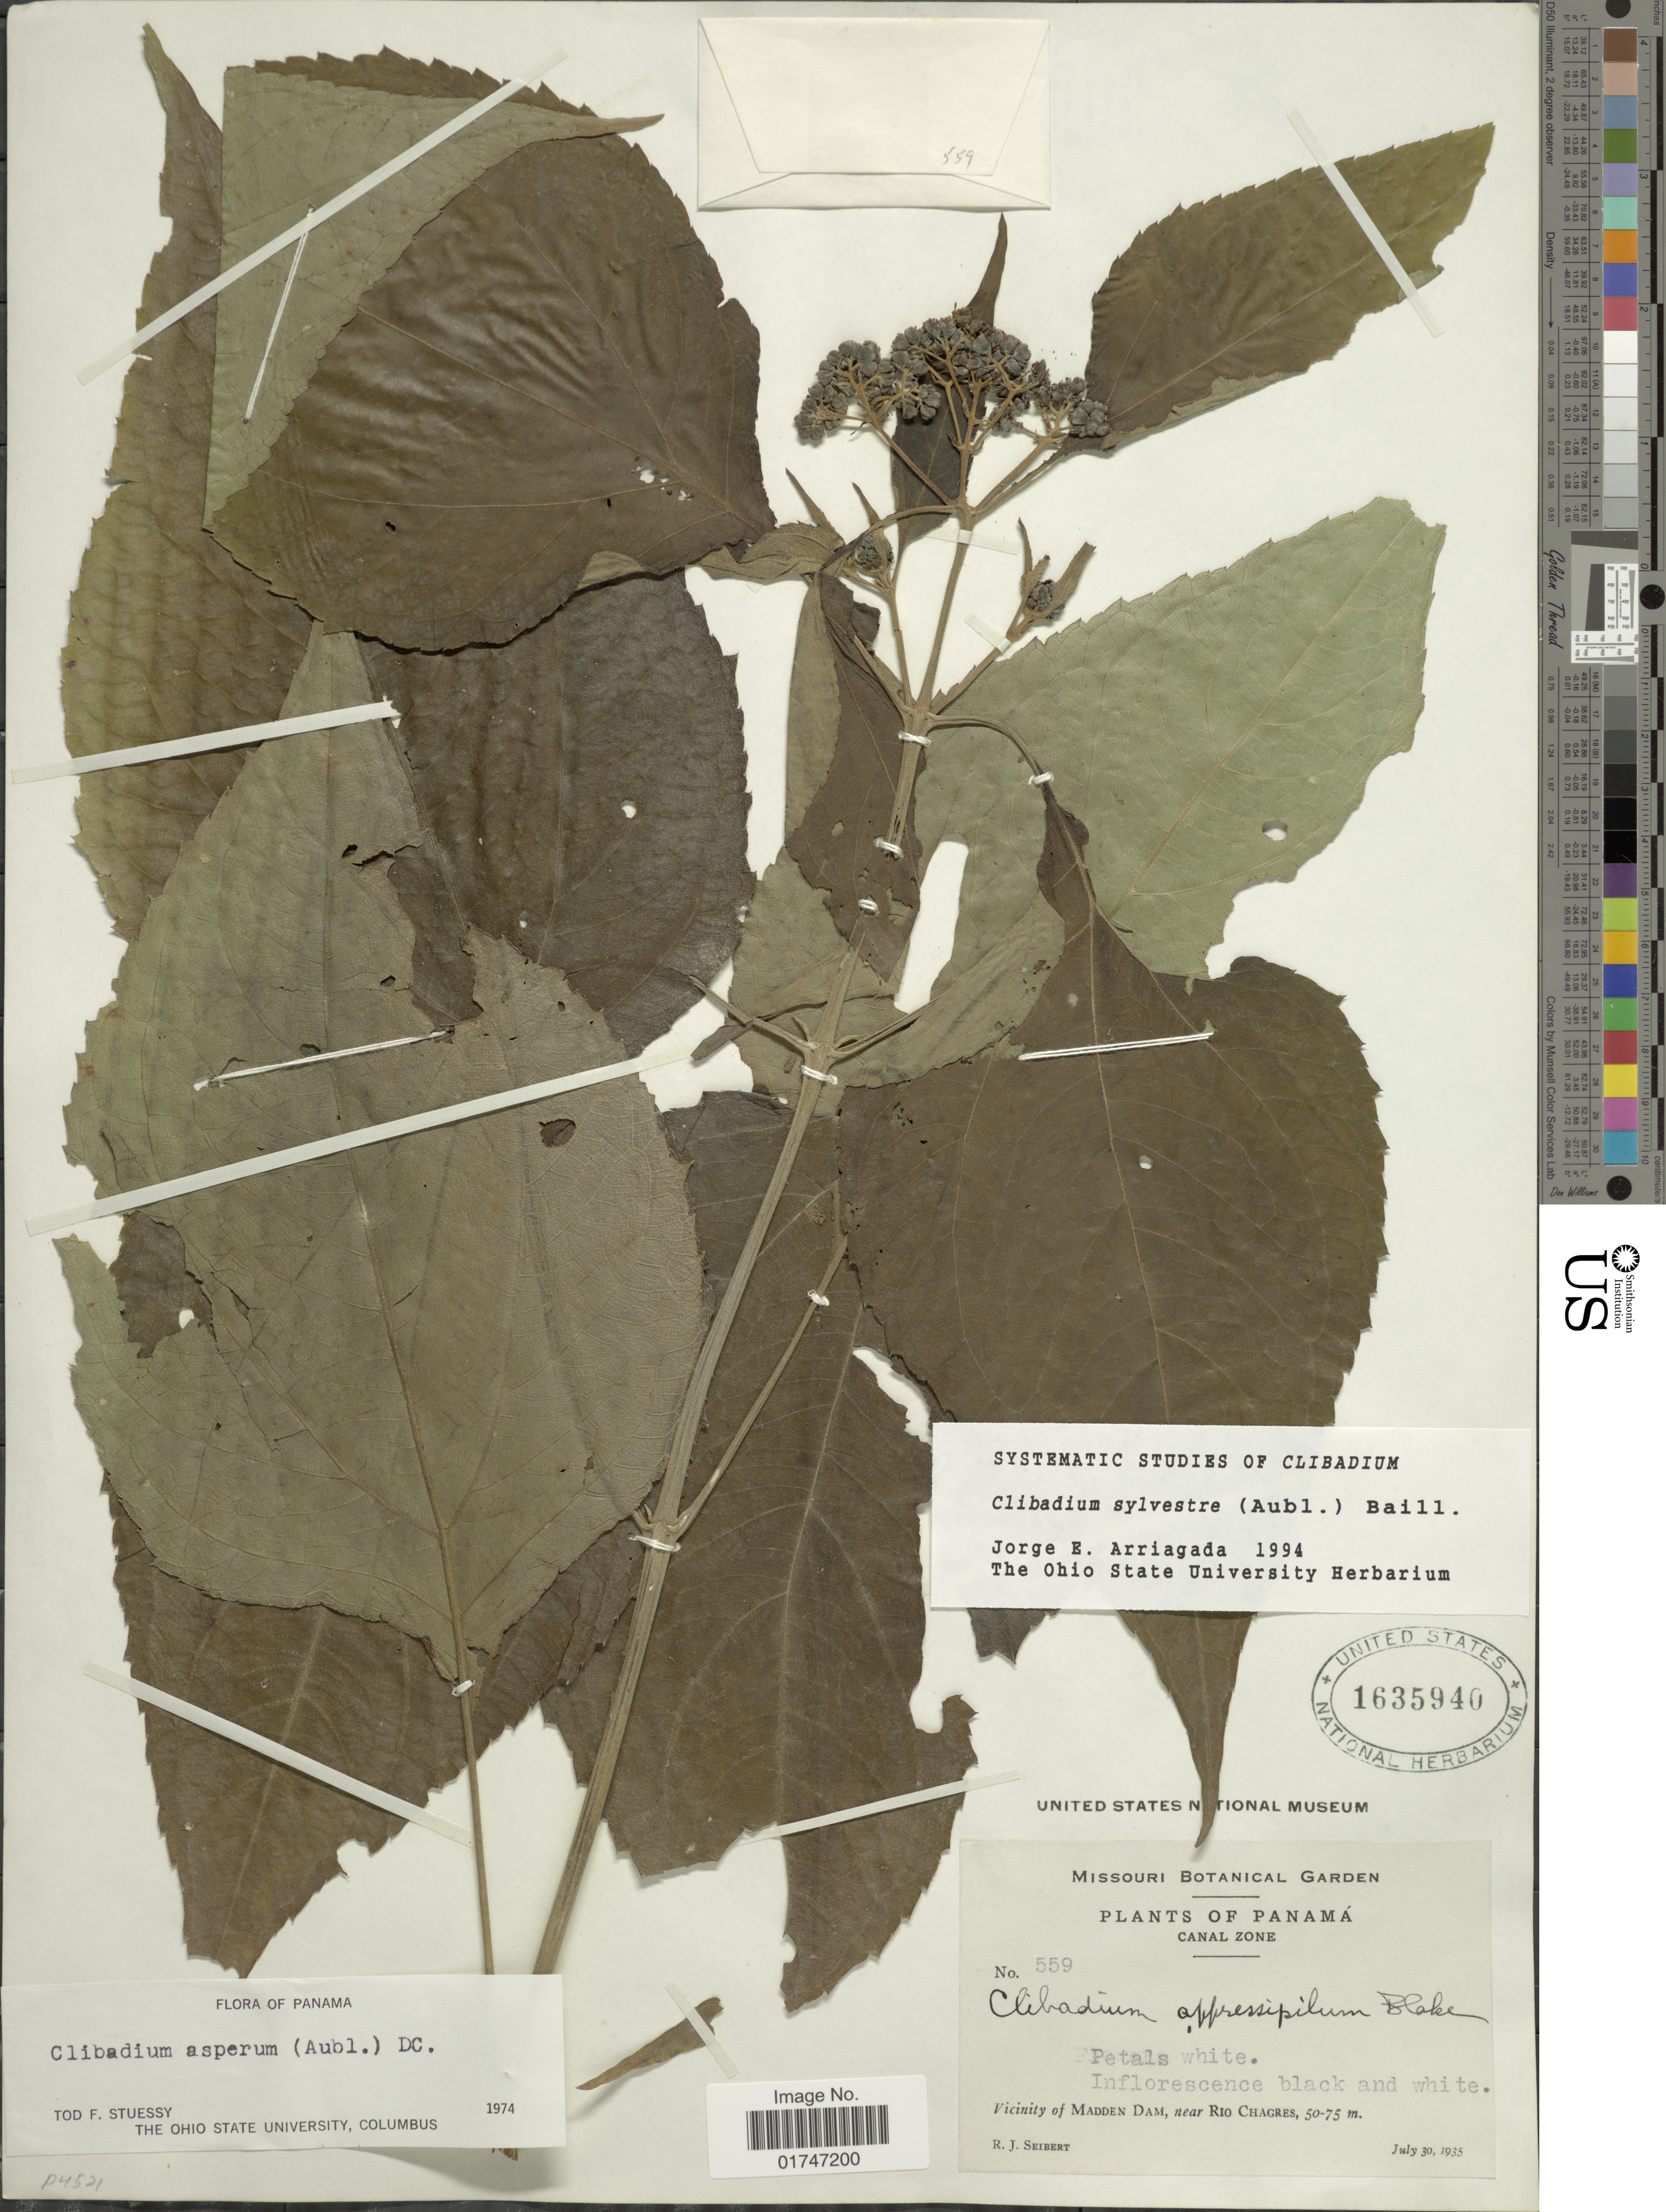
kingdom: Plantae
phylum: Tracheophyta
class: Magnoliopsida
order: Asterales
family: Asteraceae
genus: Clibadium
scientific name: Clibadium sylvestre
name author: (Aubl.) Baill.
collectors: R. J. Seibert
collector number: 559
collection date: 1935-07-30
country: Panama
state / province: Colón / Panamá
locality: Panamá. Canal Zone. Vicinity of Madden Dam, near Rio Chagres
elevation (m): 50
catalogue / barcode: US 1635940